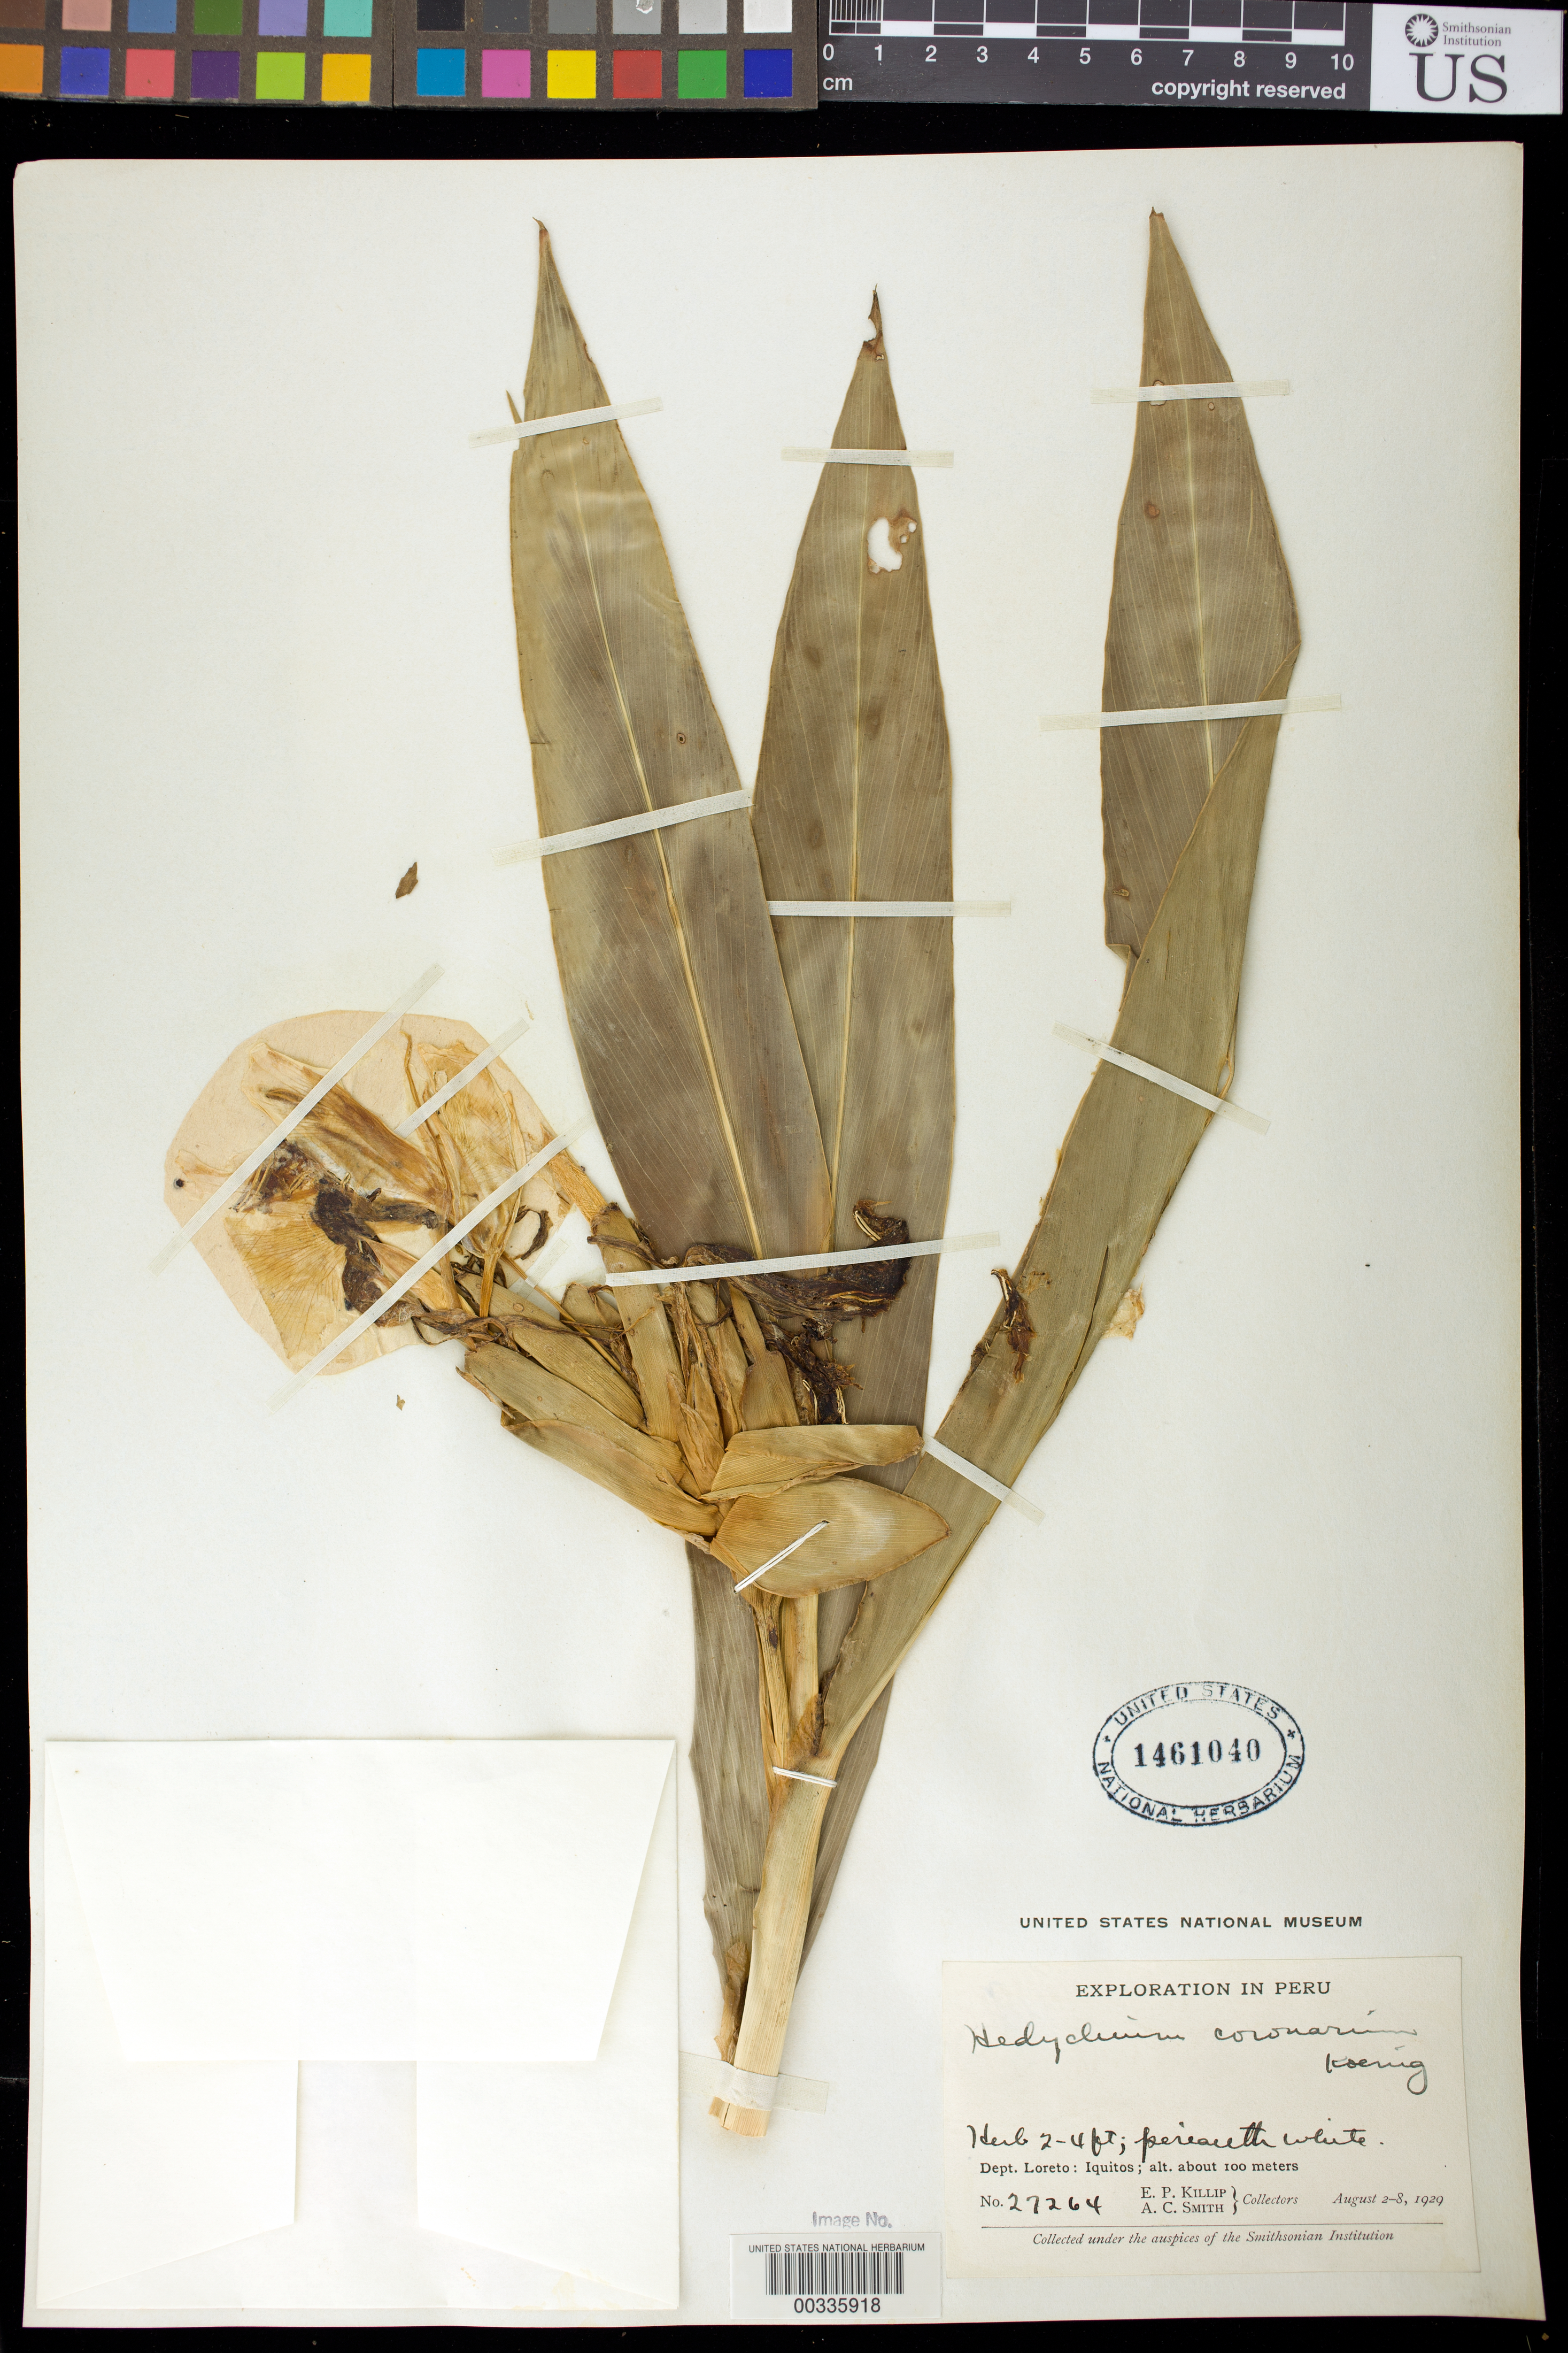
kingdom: Plantae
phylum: Tracheophyta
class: Liliopsida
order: Zingiberales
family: Zingiberaceae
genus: Hedychium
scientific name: Hedychium coronarium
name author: J. Koenig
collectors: E. P. Killip & A. C. Smith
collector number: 27264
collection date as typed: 02 Aug 1929 to 08 Aug 1929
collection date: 1929-08-02/1929-08-08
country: Peru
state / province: Loreto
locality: Iquitos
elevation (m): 100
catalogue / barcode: US 1461040